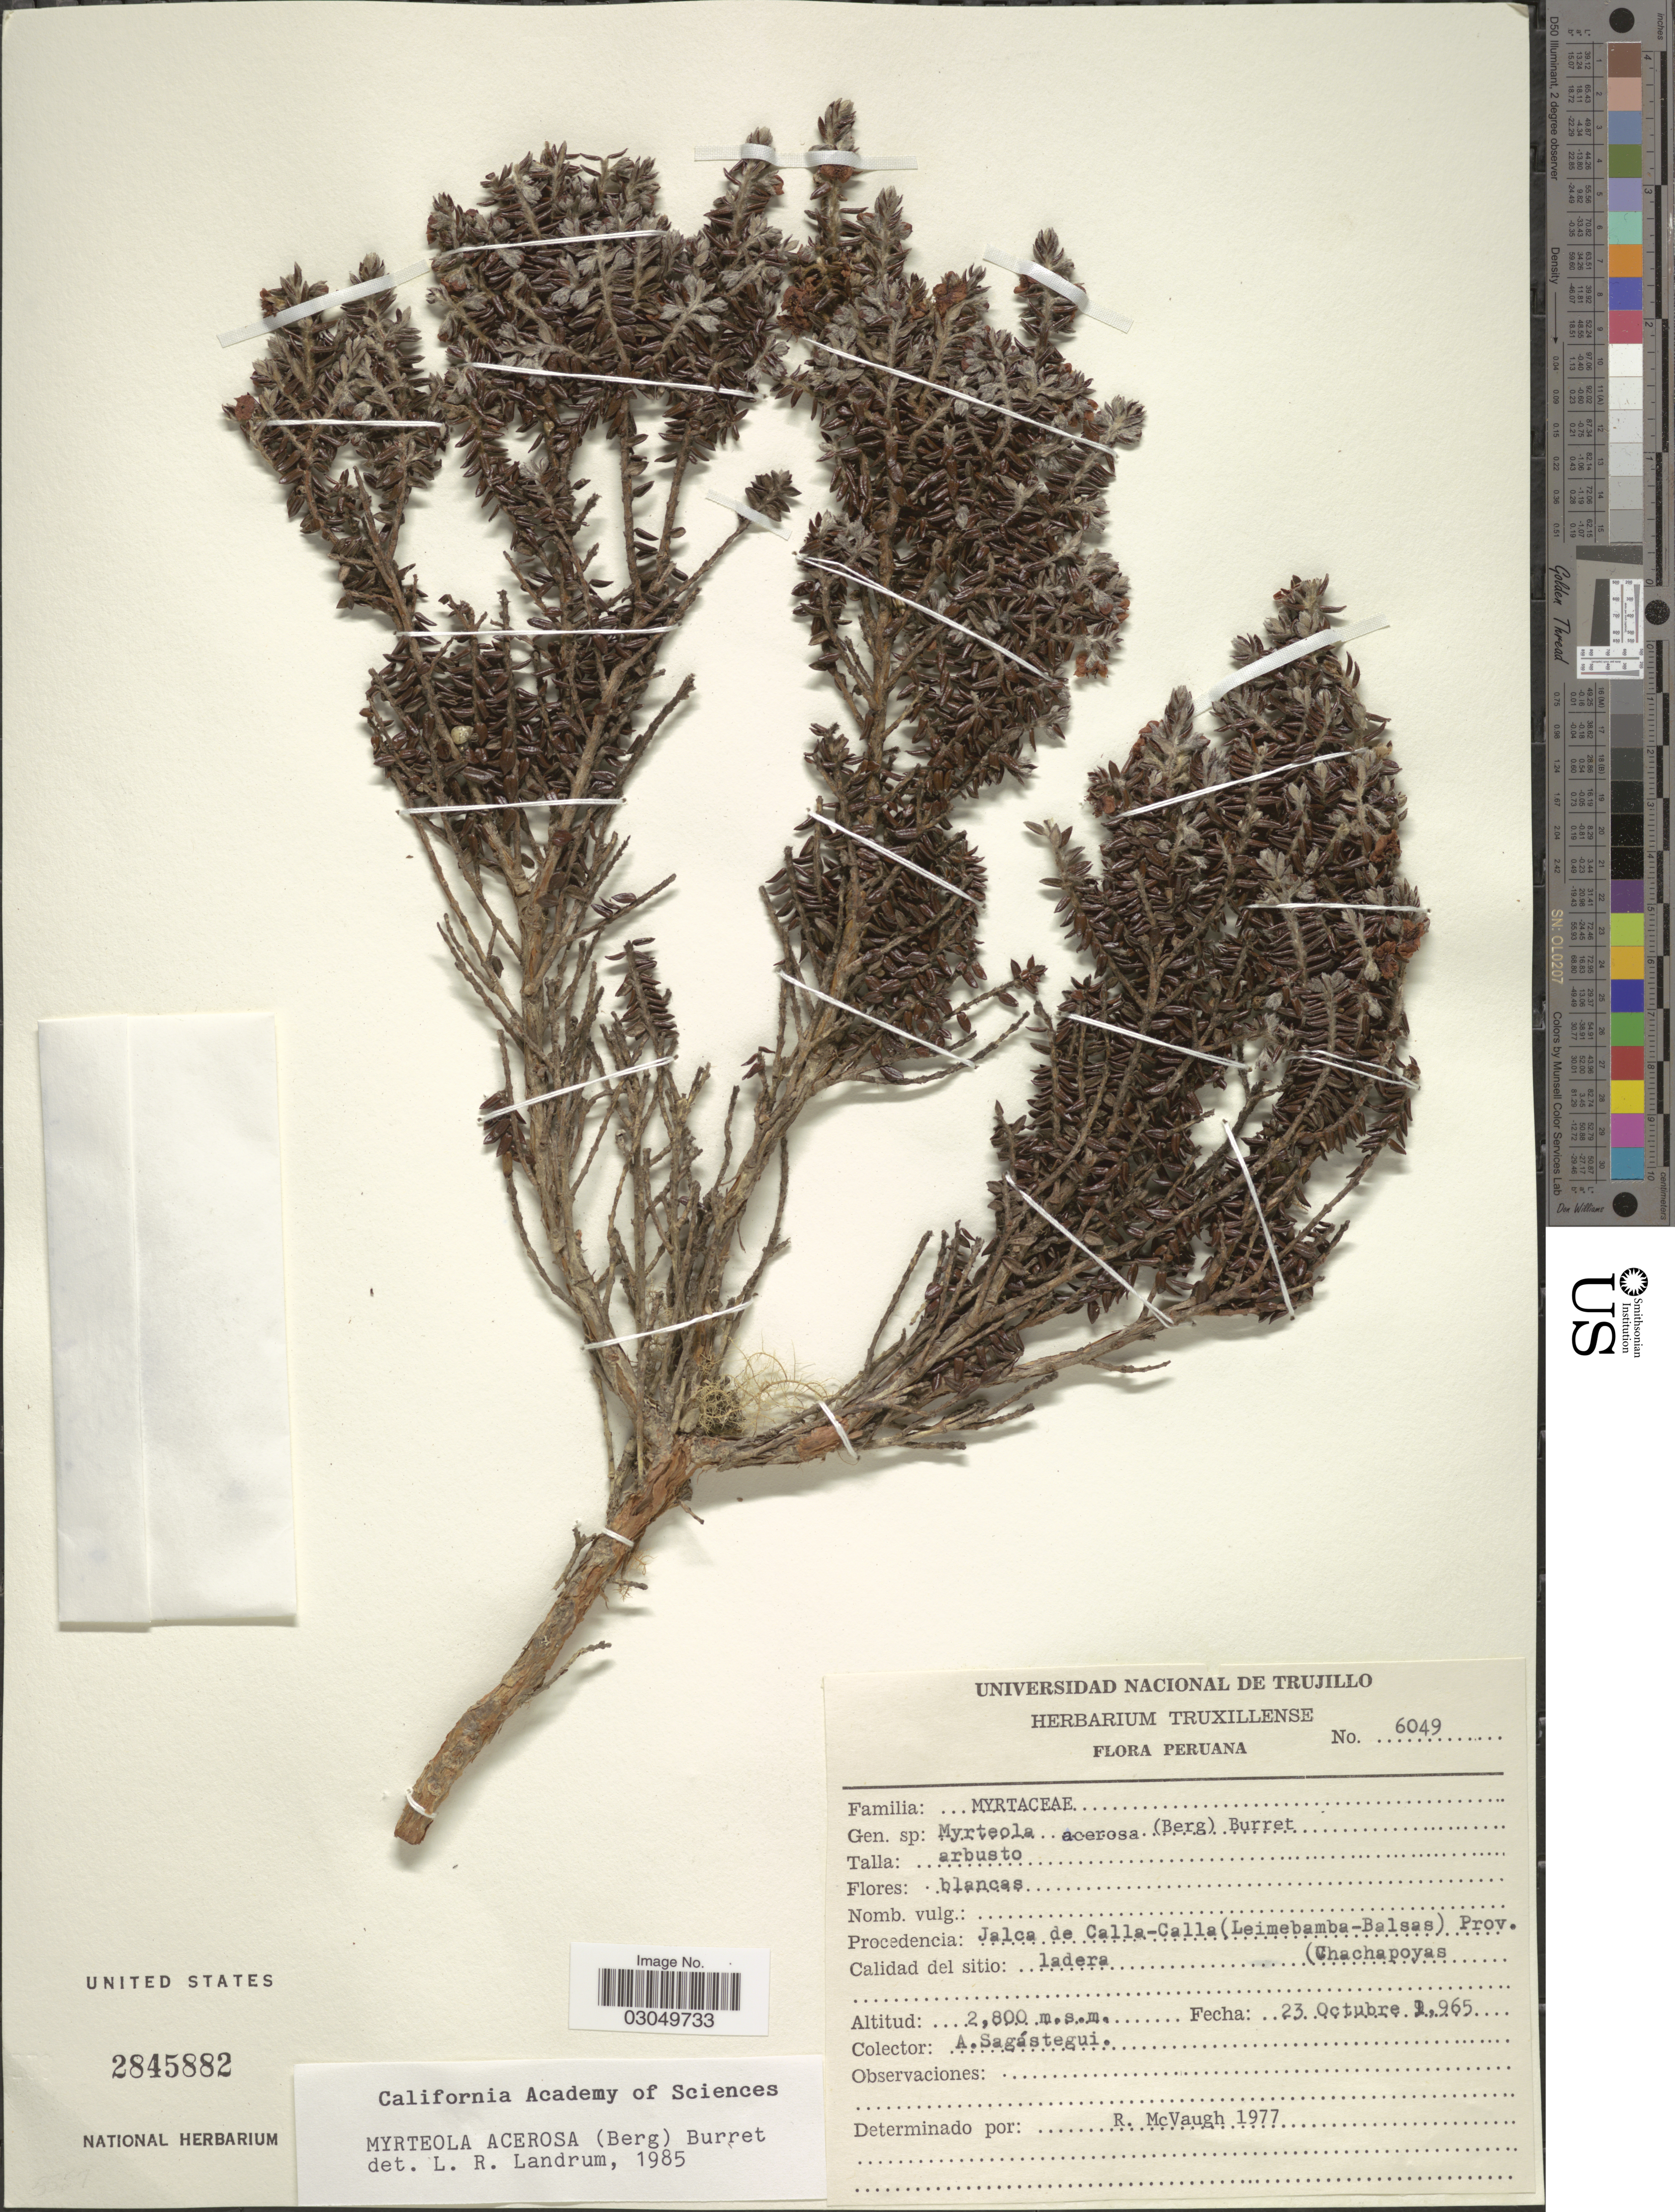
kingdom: Plantae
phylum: Tracheophyta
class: Magnoliopsida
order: Myrtales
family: Myrtaceae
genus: Myrteola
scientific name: Myrteola acerosa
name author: (O. Berg) Burret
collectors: A. Sagastegui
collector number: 6049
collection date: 1965-10-23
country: Peru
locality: Procedencia: Jalca de Calla-Calla (Leimebamba-Balsas) Prov. Chachapoyas.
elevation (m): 2800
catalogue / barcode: US 2845882